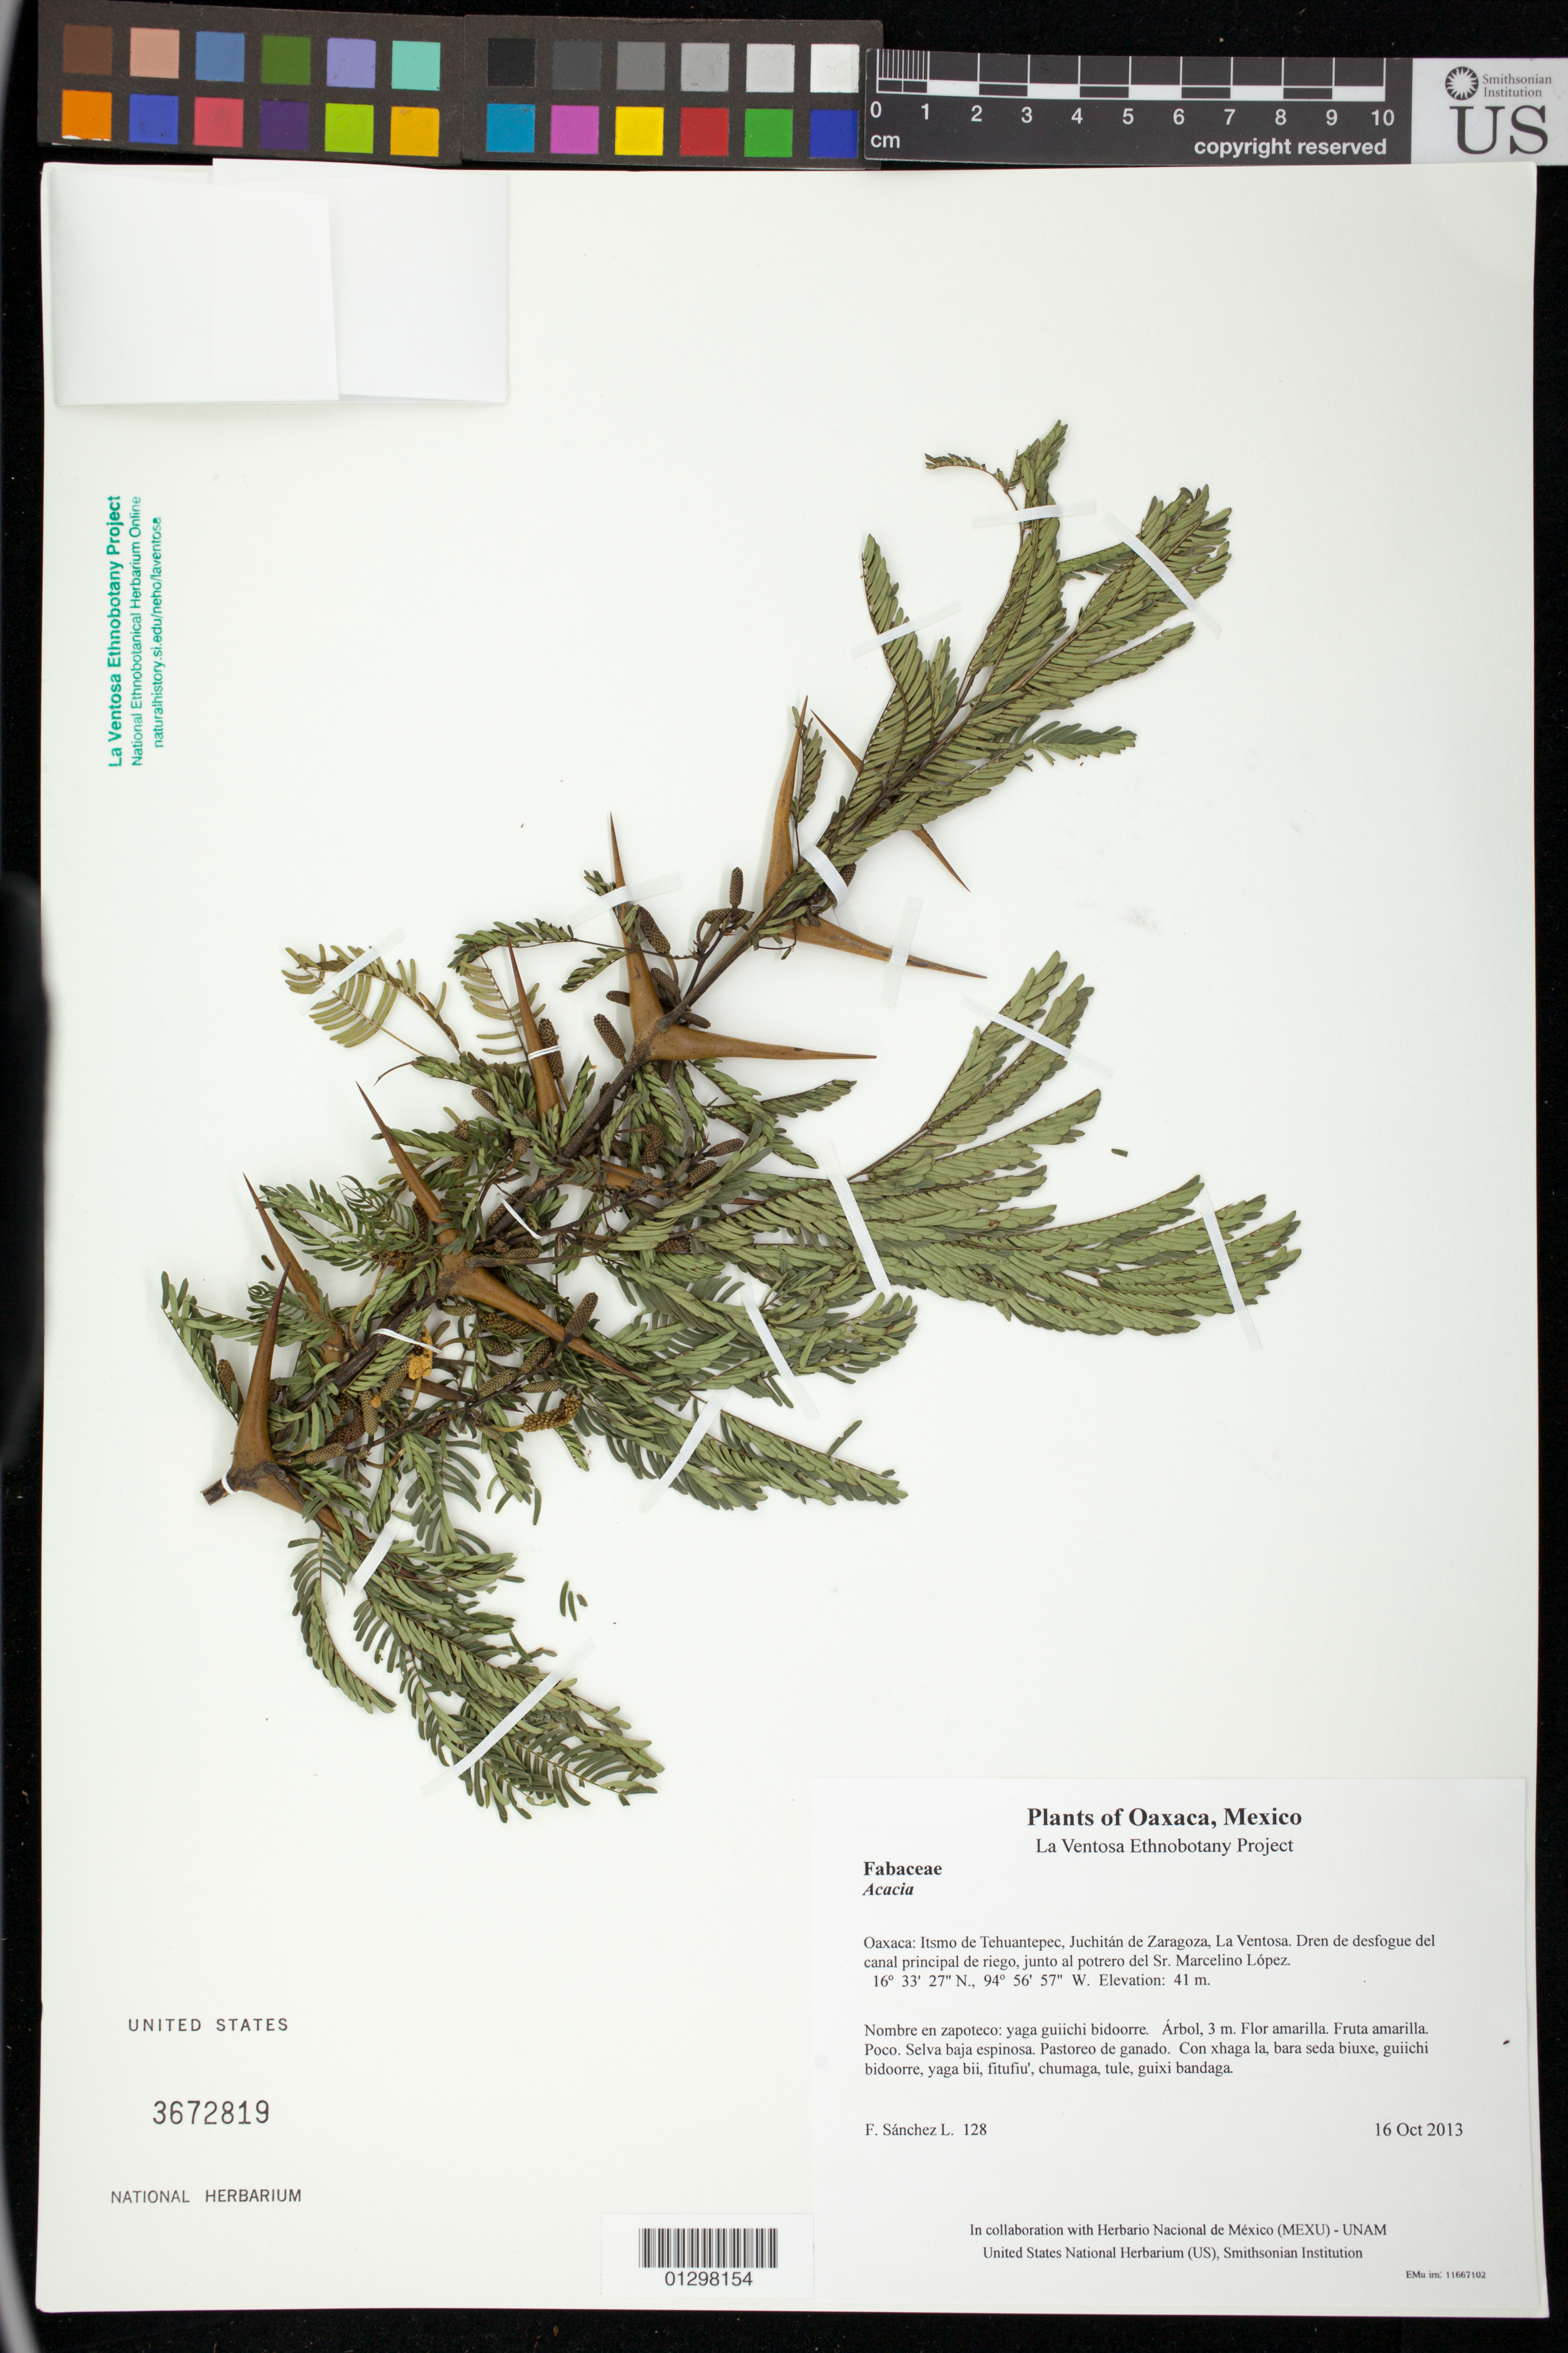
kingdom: Plantae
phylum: Tracheophyta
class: Magnoliopsida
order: Fabales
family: Fabaceae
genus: Vachellia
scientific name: Vachellia cornigera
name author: (L.) Seigler & Ebinger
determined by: Strong, Mark T., (BOT), Smithsonian Institution - National Museum of Natural History (UNITED STATES)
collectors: F. Sánchez L.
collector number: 128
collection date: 2013-10-16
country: Mexico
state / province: Oaxaca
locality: Itsmo de Tehuantepec, Juchitán de Zaragoza, La Ventosa. Dren de desfogue del canal principal de riego, junto al potrero del Sr. Marcelino López.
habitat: Selva baja espinosa. Pastoreo de ganado.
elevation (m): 41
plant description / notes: JEBOT, MEXU, SERO, US; Yaga. 3 m. Guie' naguchi. Cuaananaxhi naguchi. Caadxi.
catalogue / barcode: US 3672819